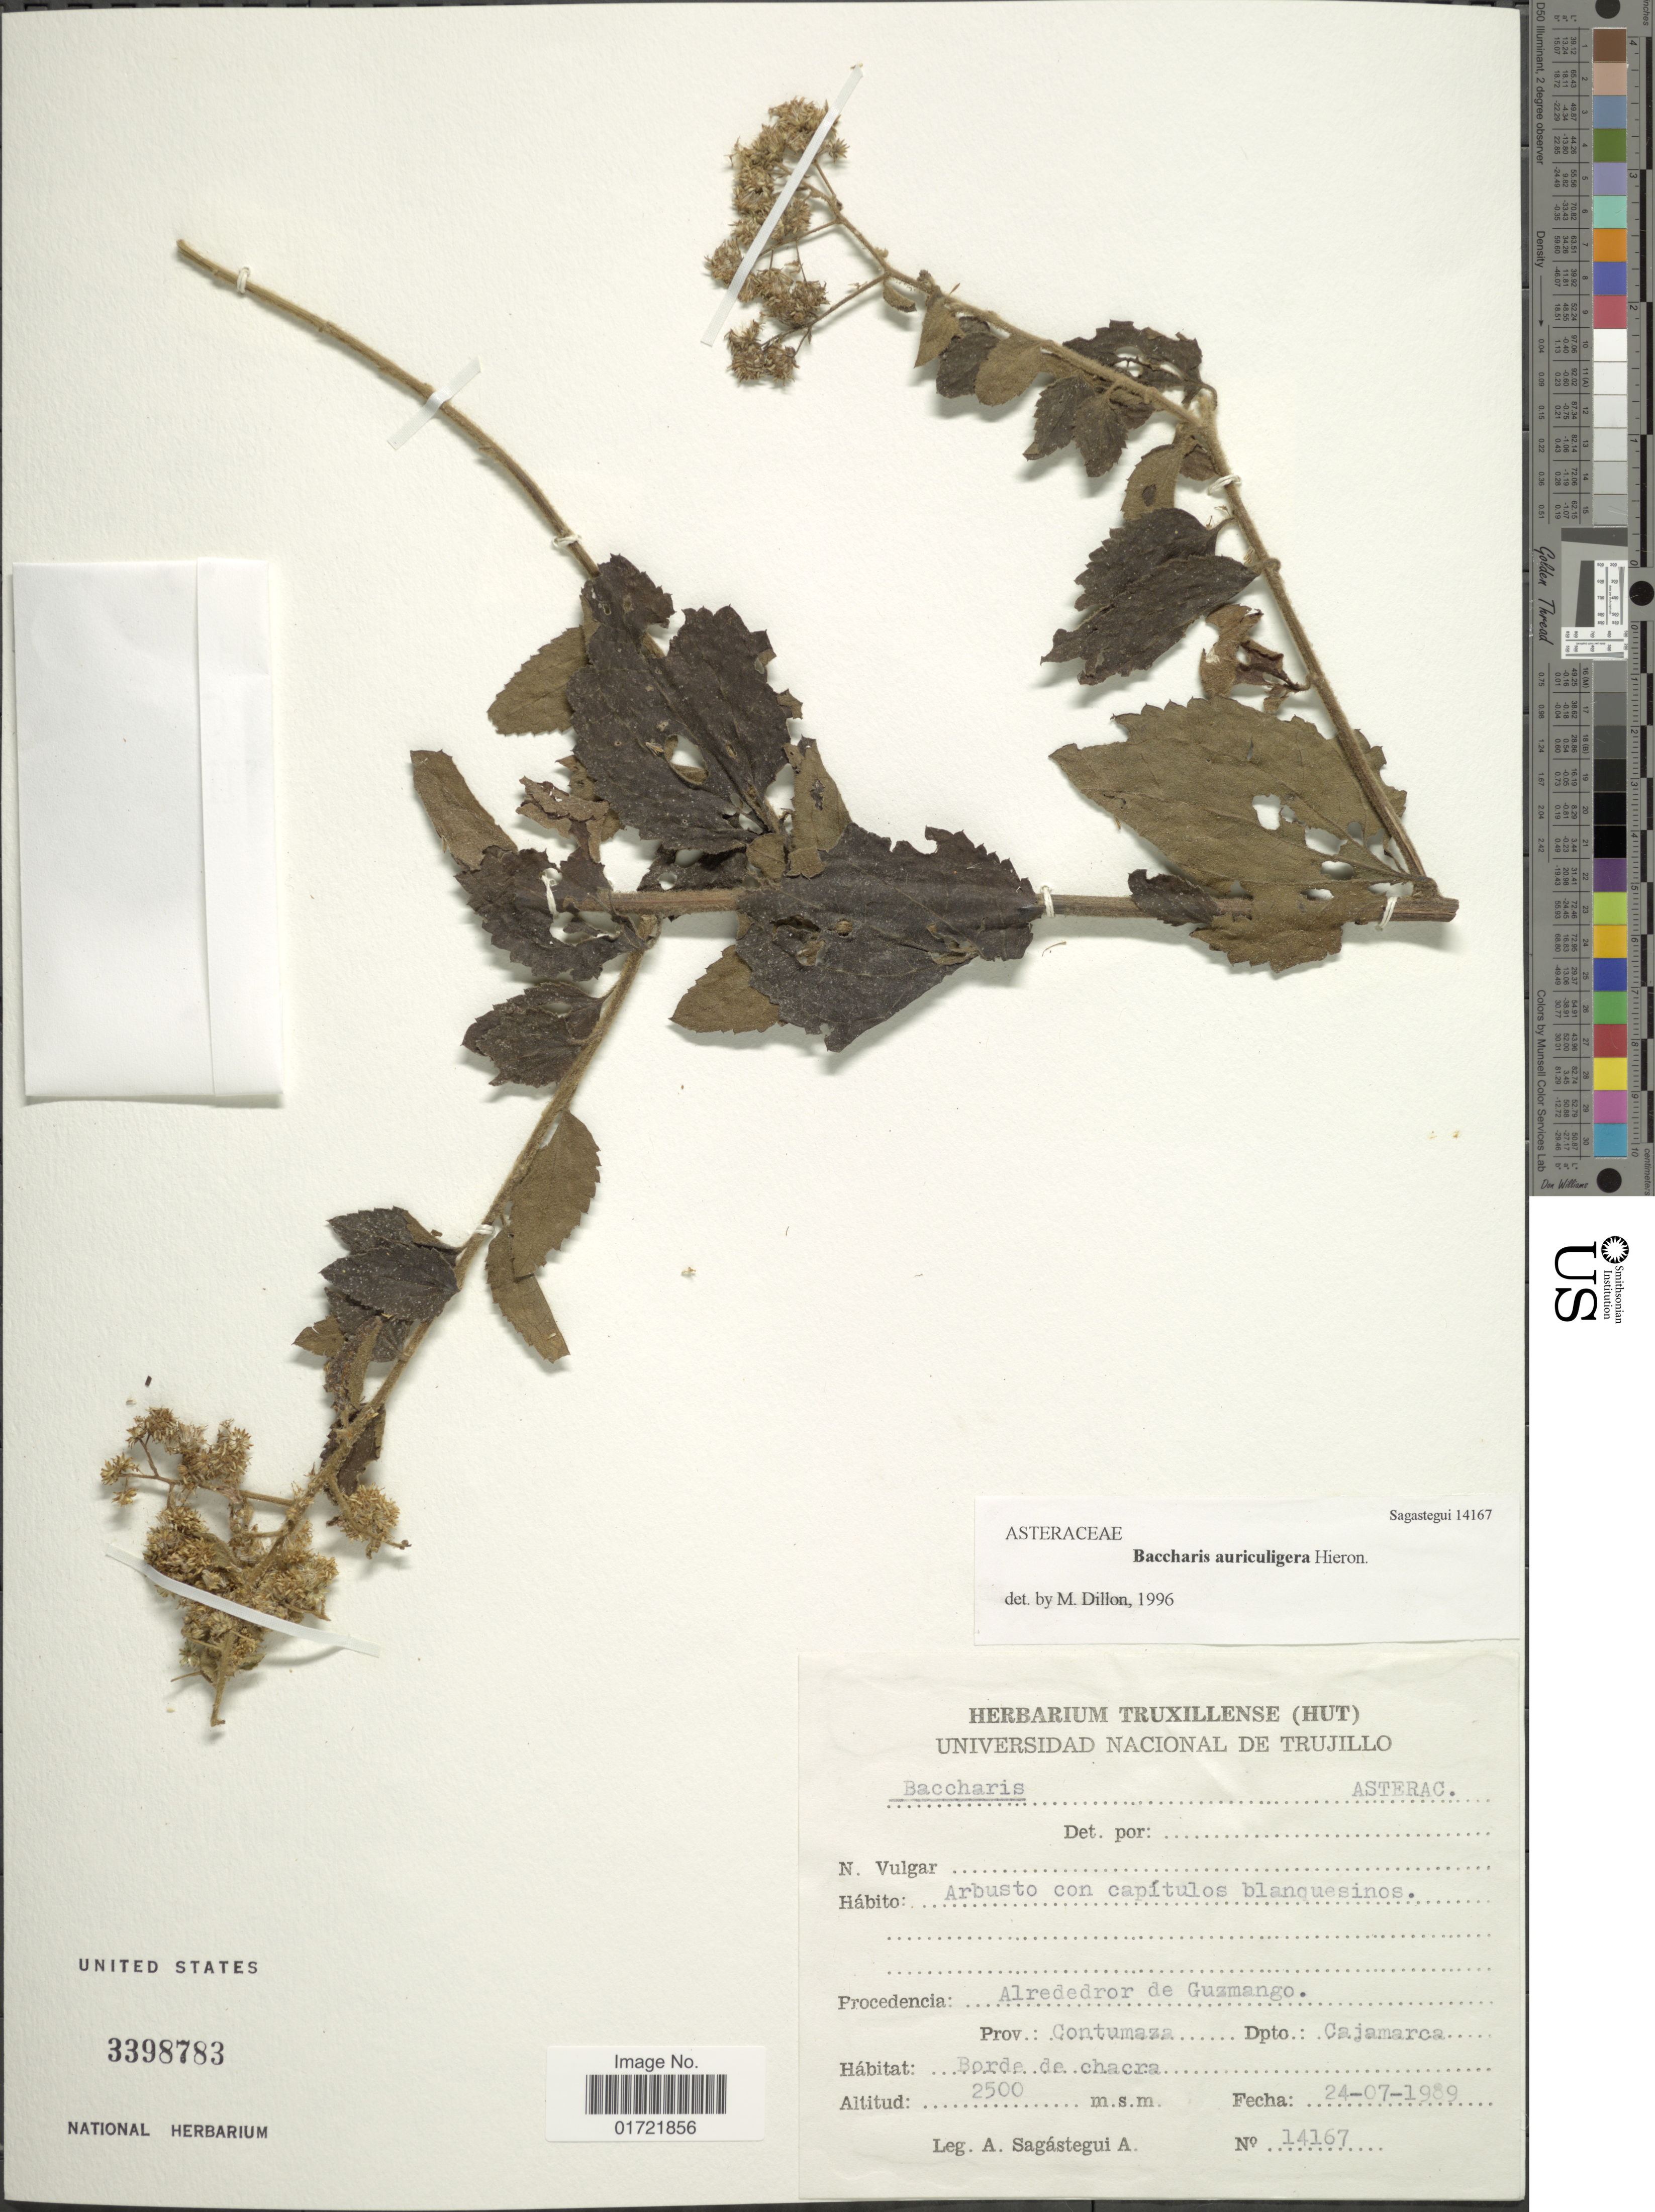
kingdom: Plantae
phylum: Tracheophyta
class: Magnoliopsida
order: Asterales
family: Asteraceae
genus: Baccharis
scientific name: Baccharis auriculigera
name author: Hieron.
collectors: A. Sagástegui A.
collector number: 14167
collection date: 1989-07-24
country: Peru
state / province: Cajamarca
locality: Alrededror de Cuzmanca. prov. Contumaza.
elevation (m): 2500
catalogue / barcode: US 3398783